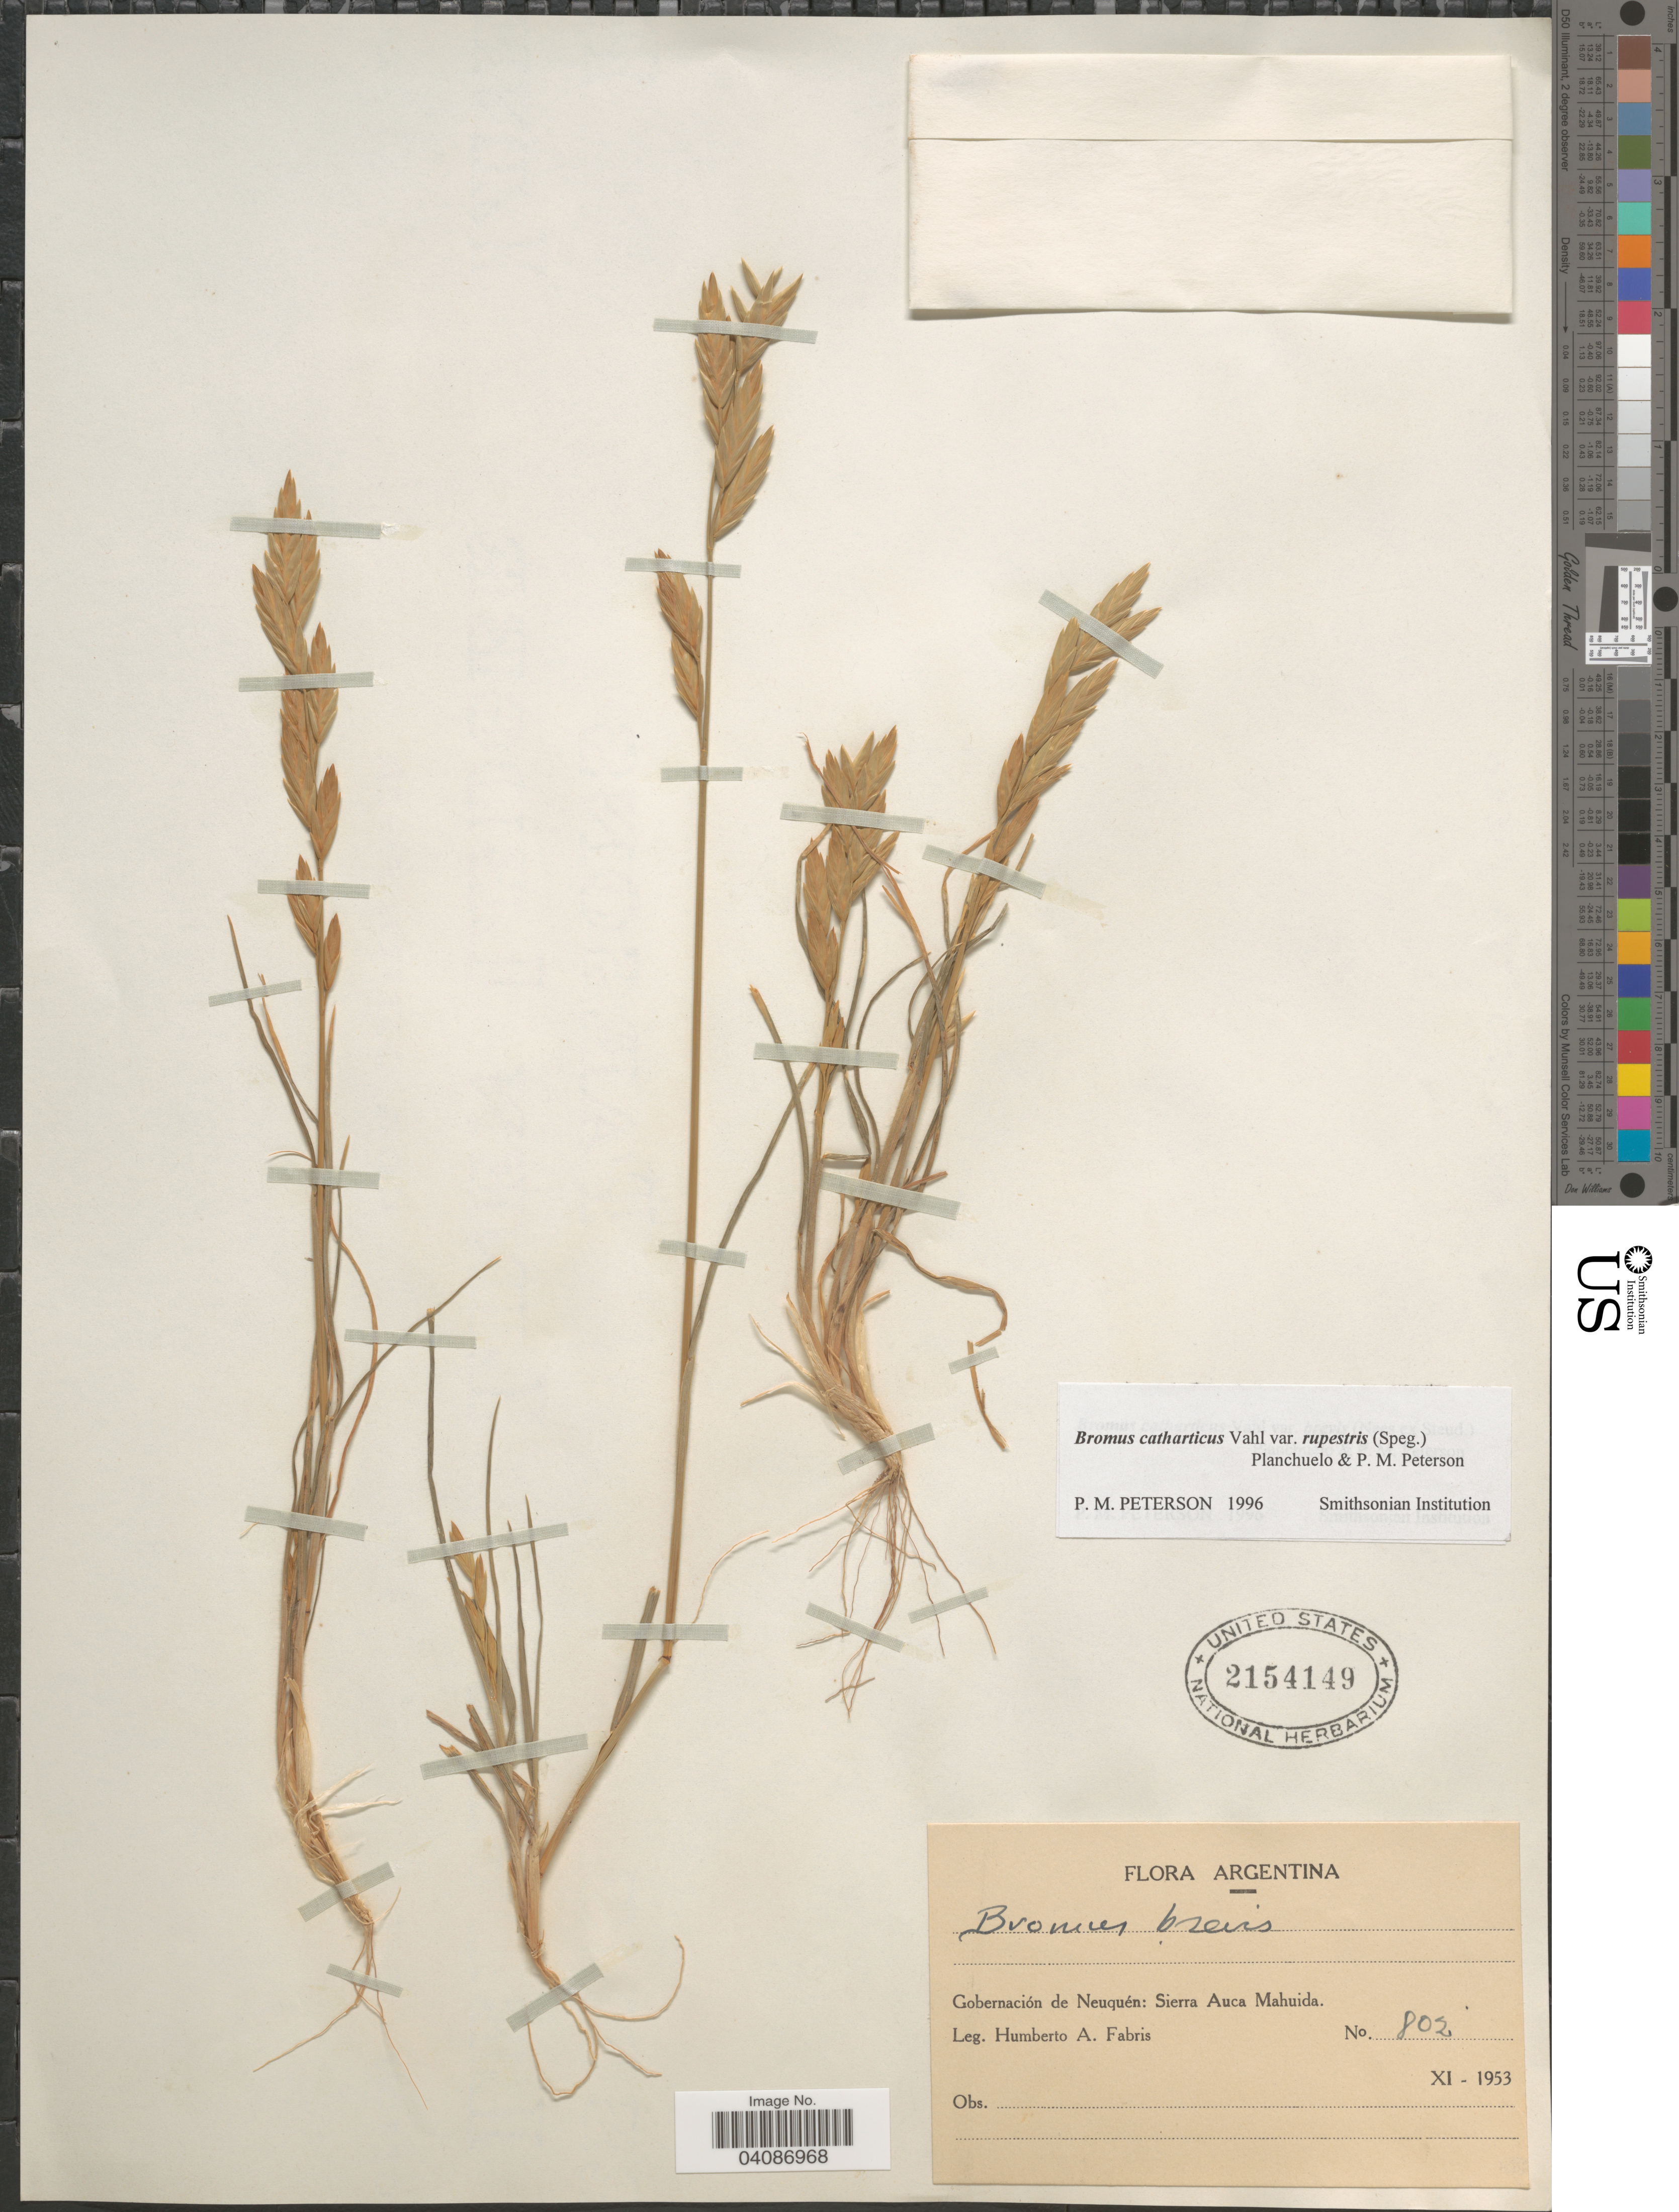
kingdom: Plantae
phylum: Tracheophyta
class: Liliopsida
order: Poales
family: Poaceae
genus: Bromus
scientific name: Bromus catharticus var. rupestris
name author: Planchuelo & P.M. Peterson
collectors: H. A. Fabris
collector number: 802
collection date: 1953-11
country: Argentina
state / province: Neuquen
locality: Gobernación de Neuquén: Sierra Auca Mahuida.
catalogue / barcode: US 2154149